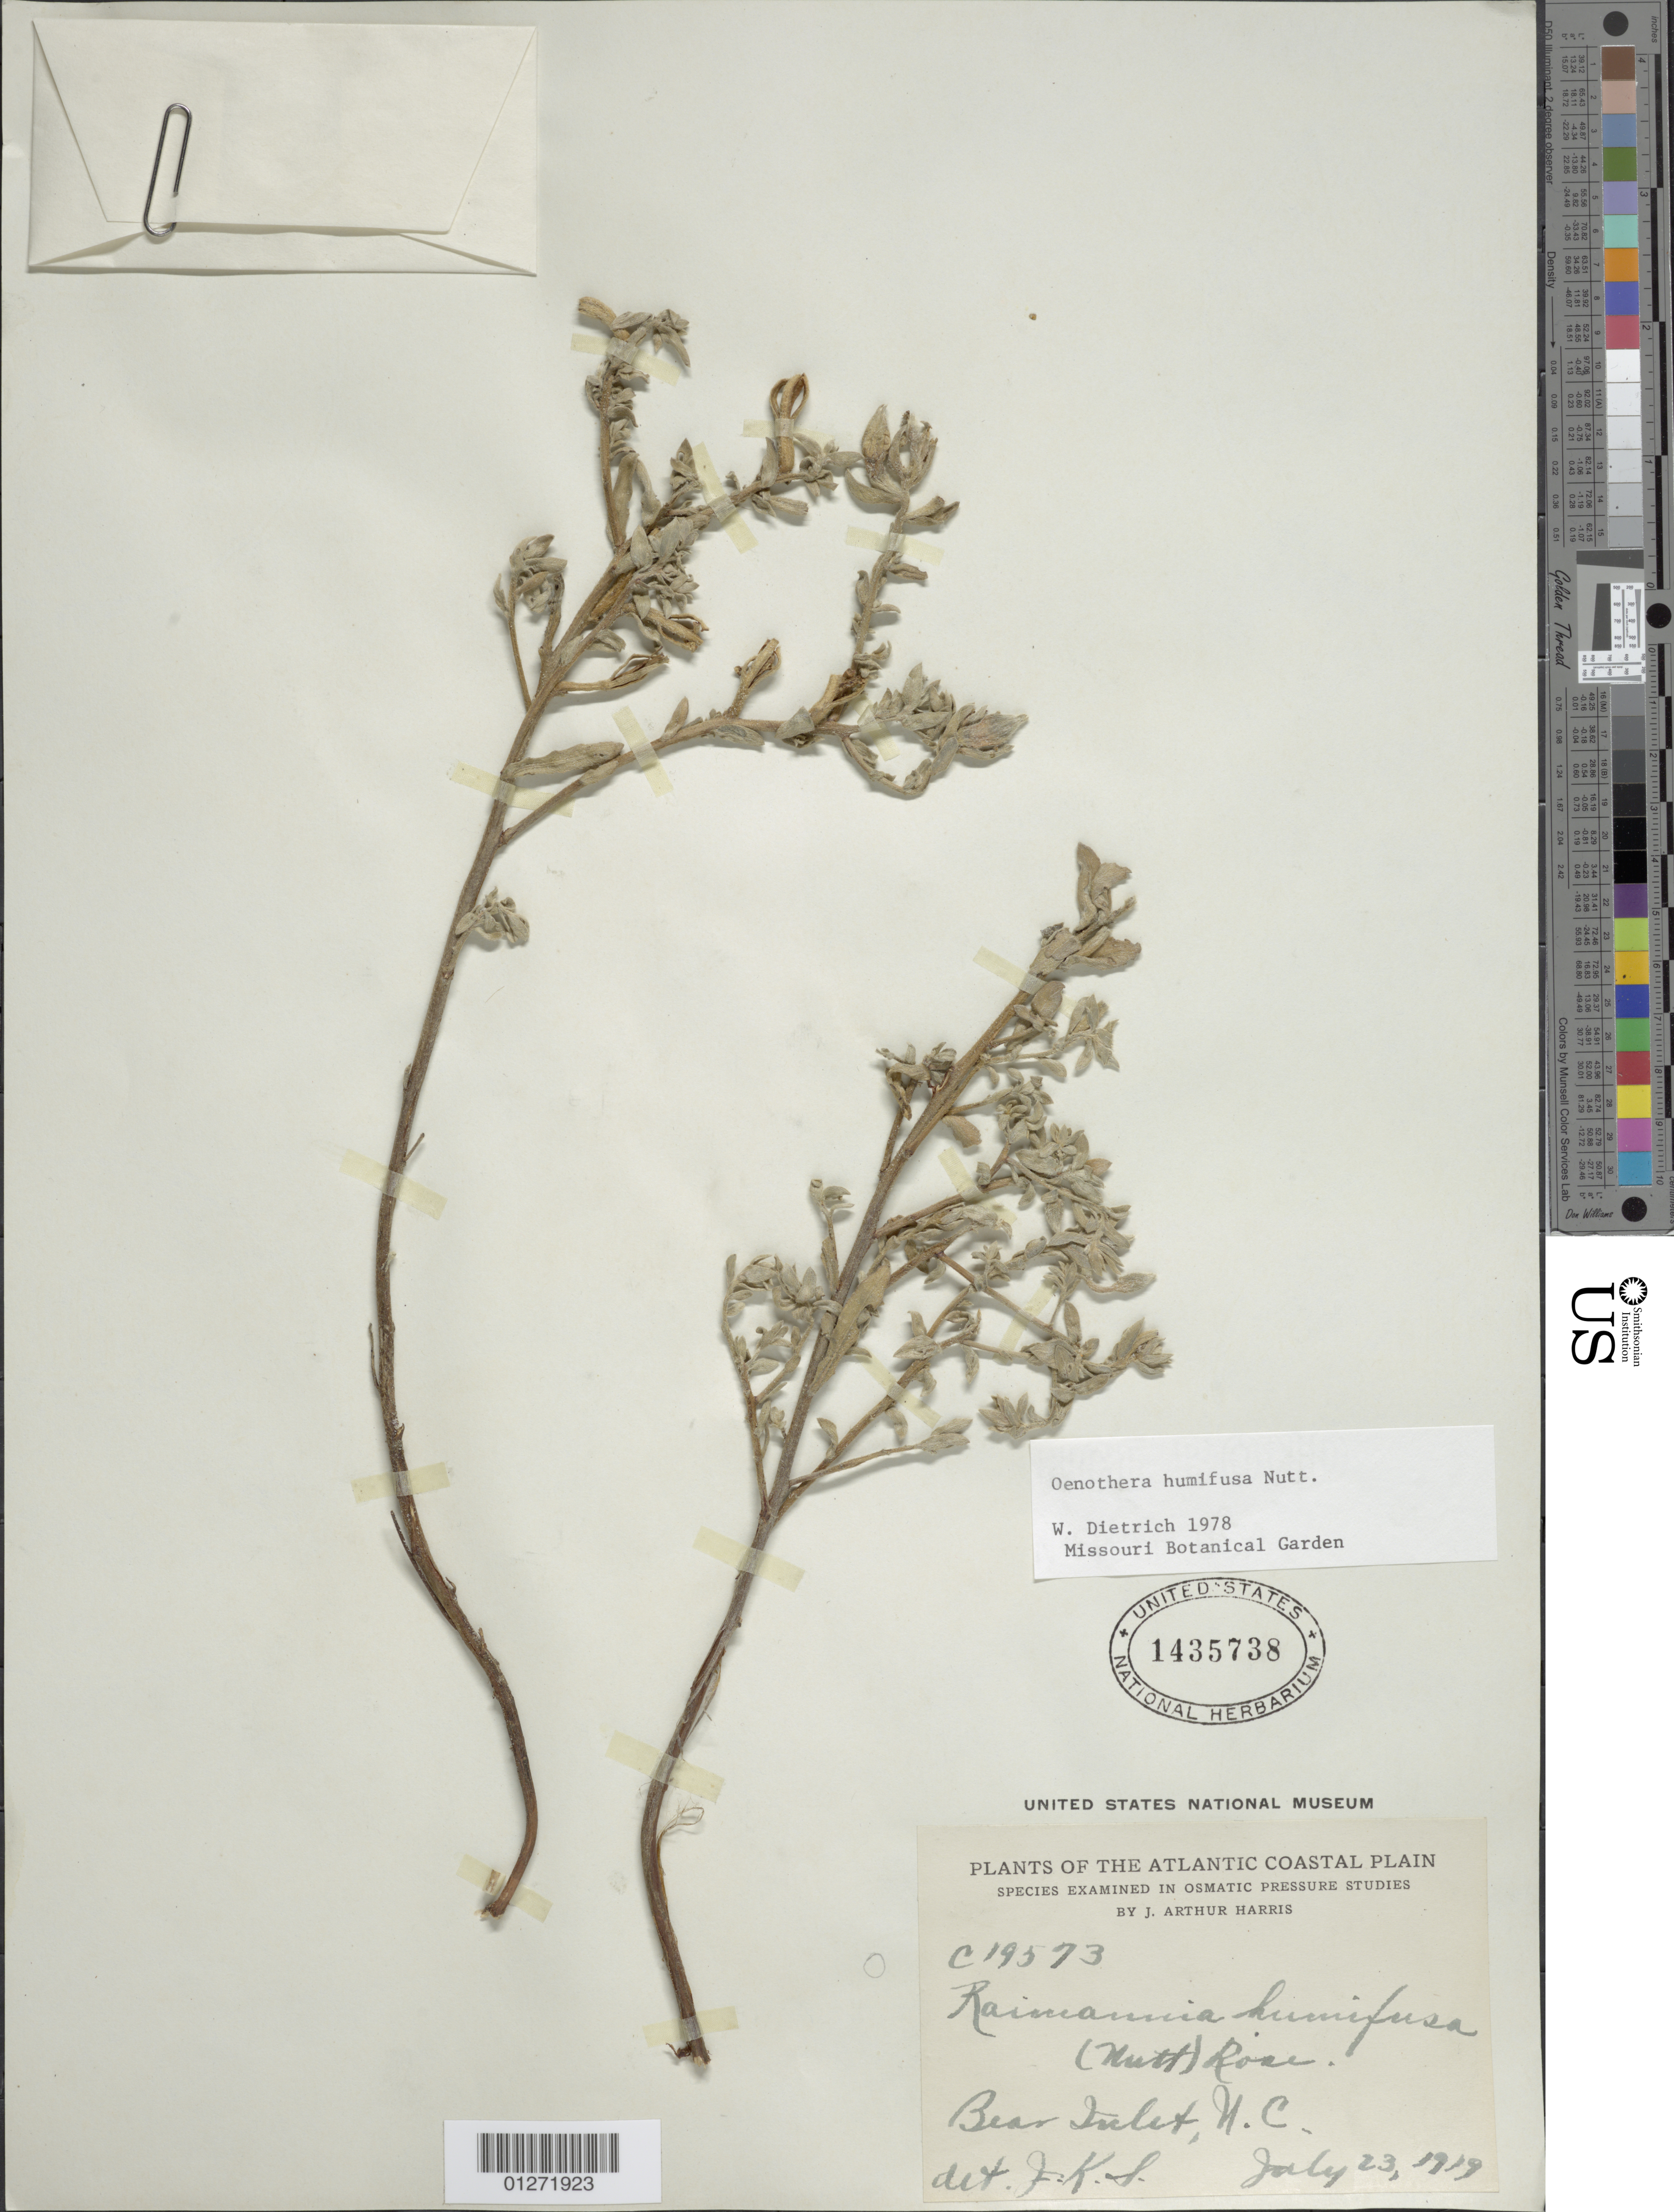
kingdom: Plantae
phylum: Tracheophyta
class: Magnoliopsida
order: Myrtales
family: Onagraceae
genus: Oenothera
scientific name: Oenothera humifusa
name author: Nutt.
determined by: Dietrich, W.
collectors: J. A. Harris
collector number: C19573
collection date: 1919-07-23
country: United States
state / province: North Carolina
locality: Bear Inlet.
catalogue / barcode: US 1435738